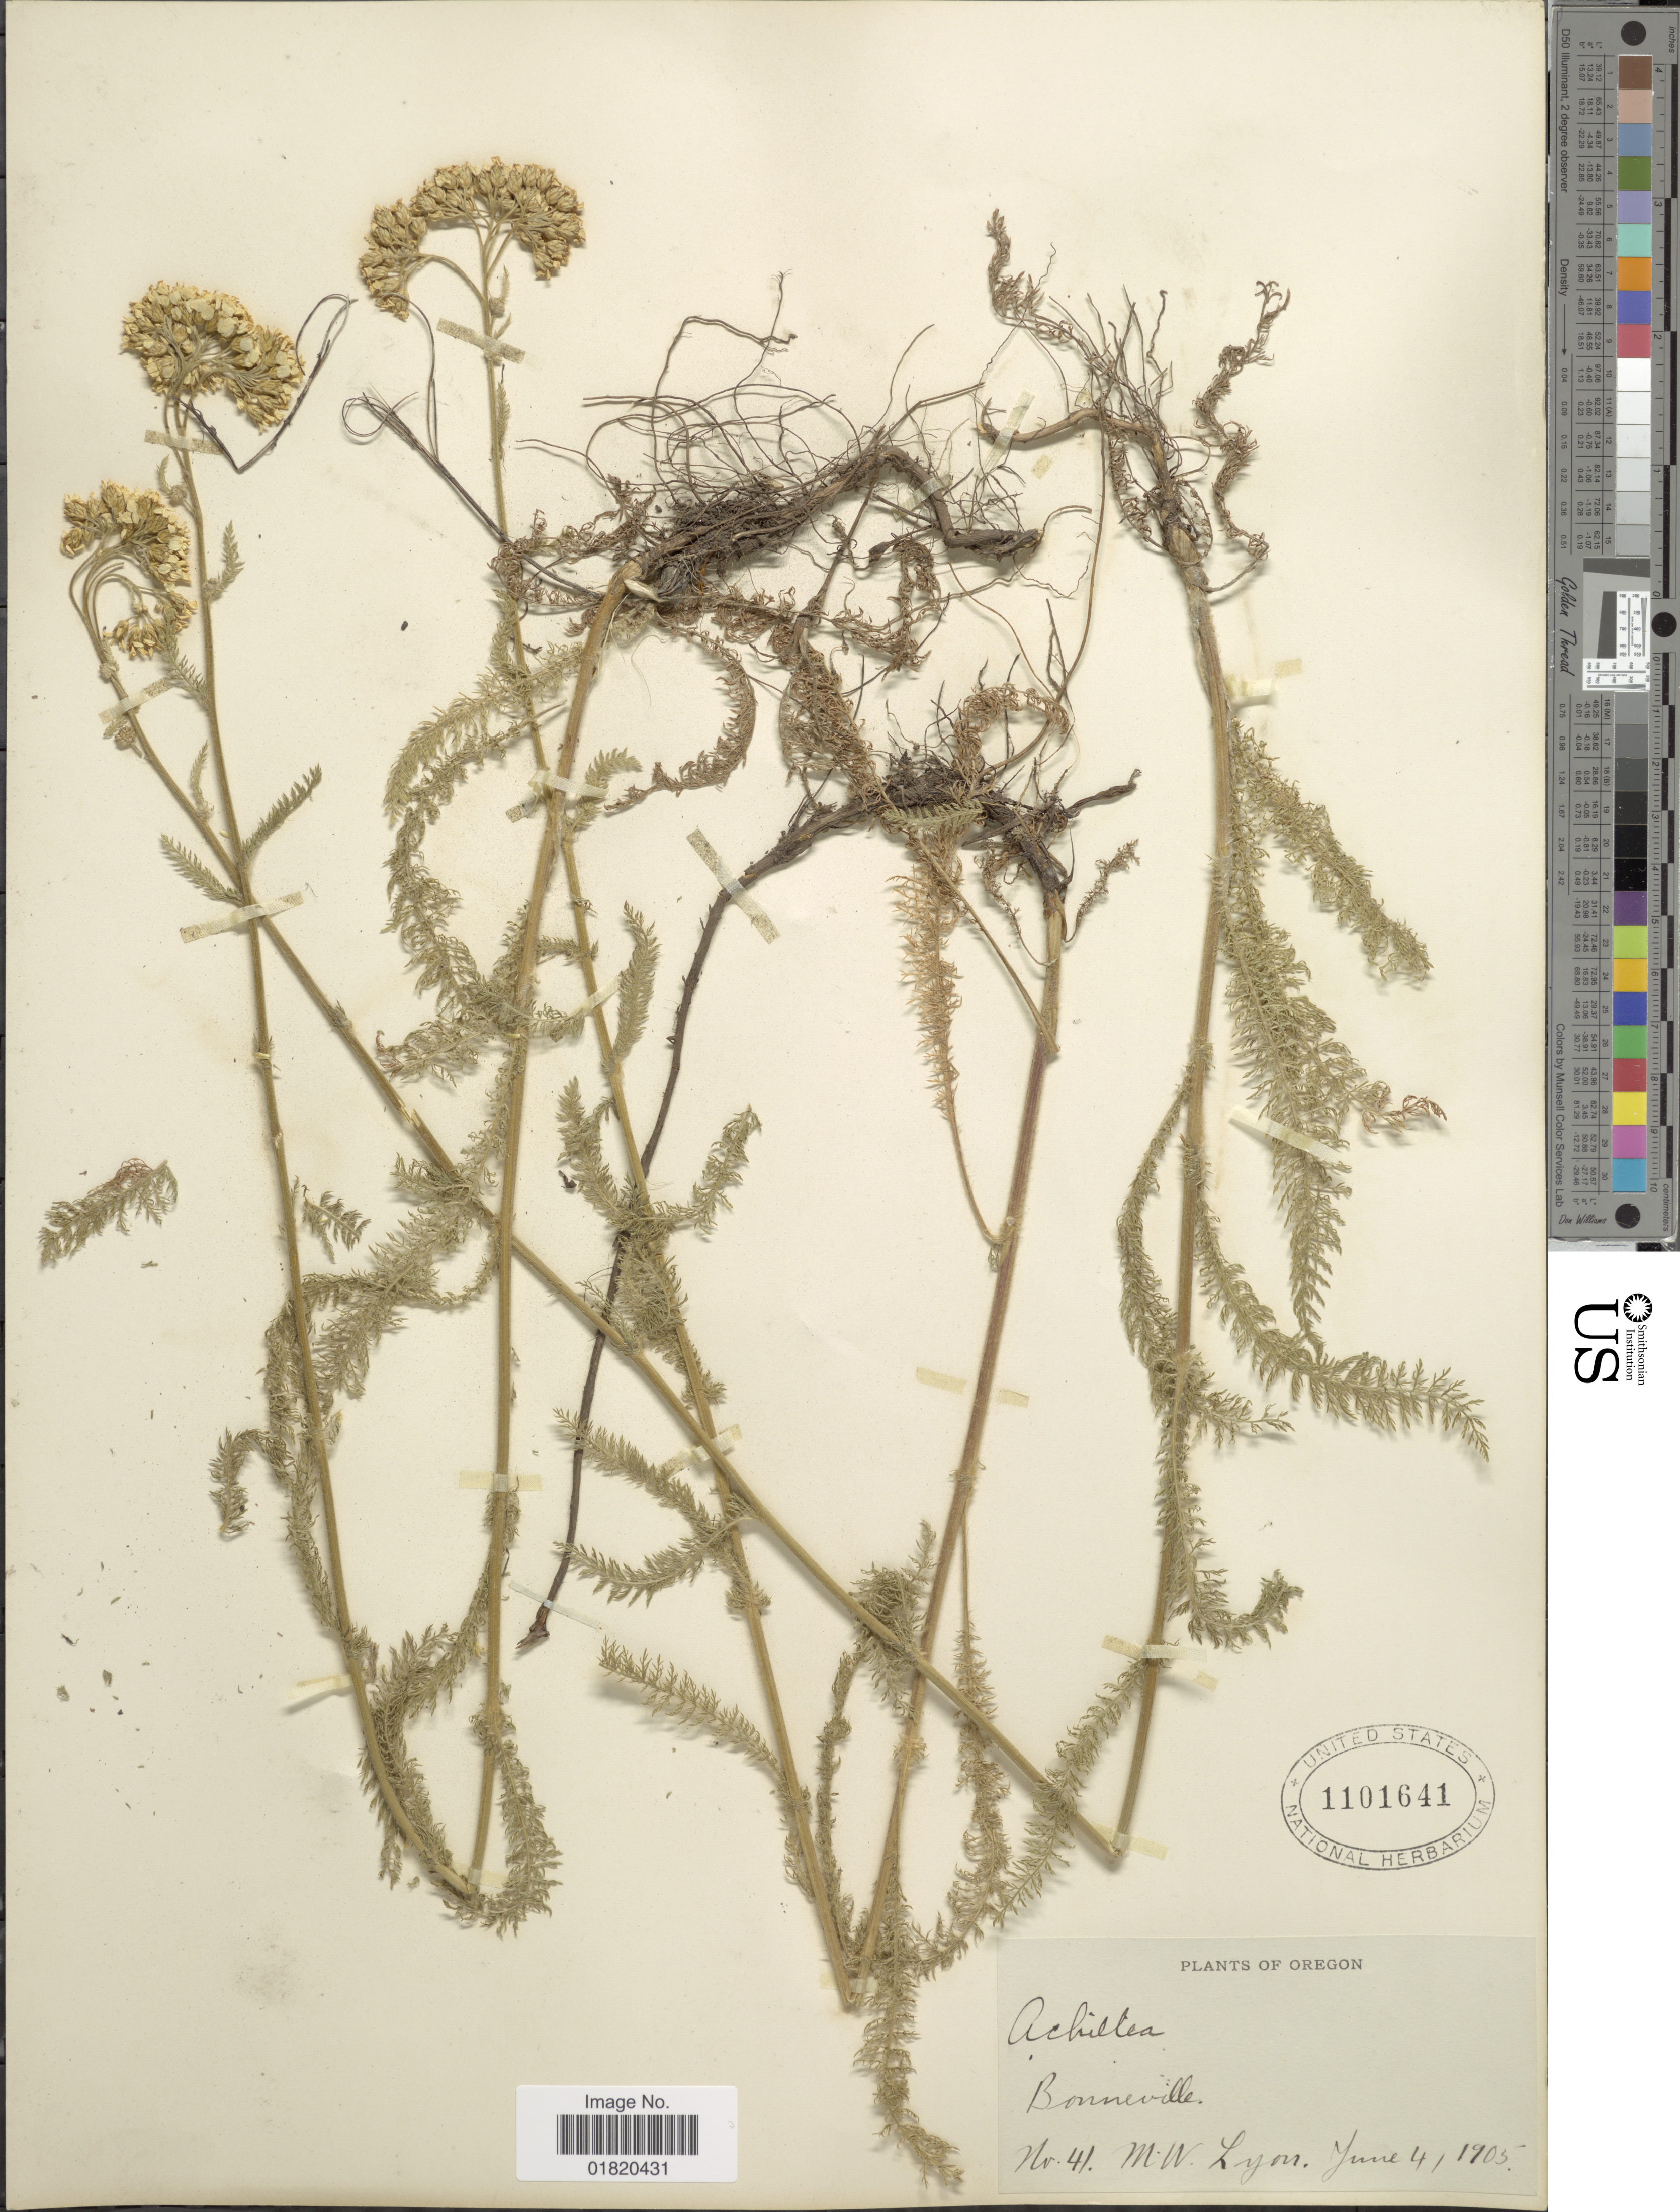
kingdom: Plantae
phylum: Tracheophyta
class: Magnoliopsida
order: Asterales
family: Asteraceae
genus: Achillea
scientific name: Achillea sp.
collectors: M. W. Lyon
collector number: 41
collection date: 1905-06-04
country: United States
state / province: Oregon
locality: Bonneville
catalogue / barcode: US 1101641